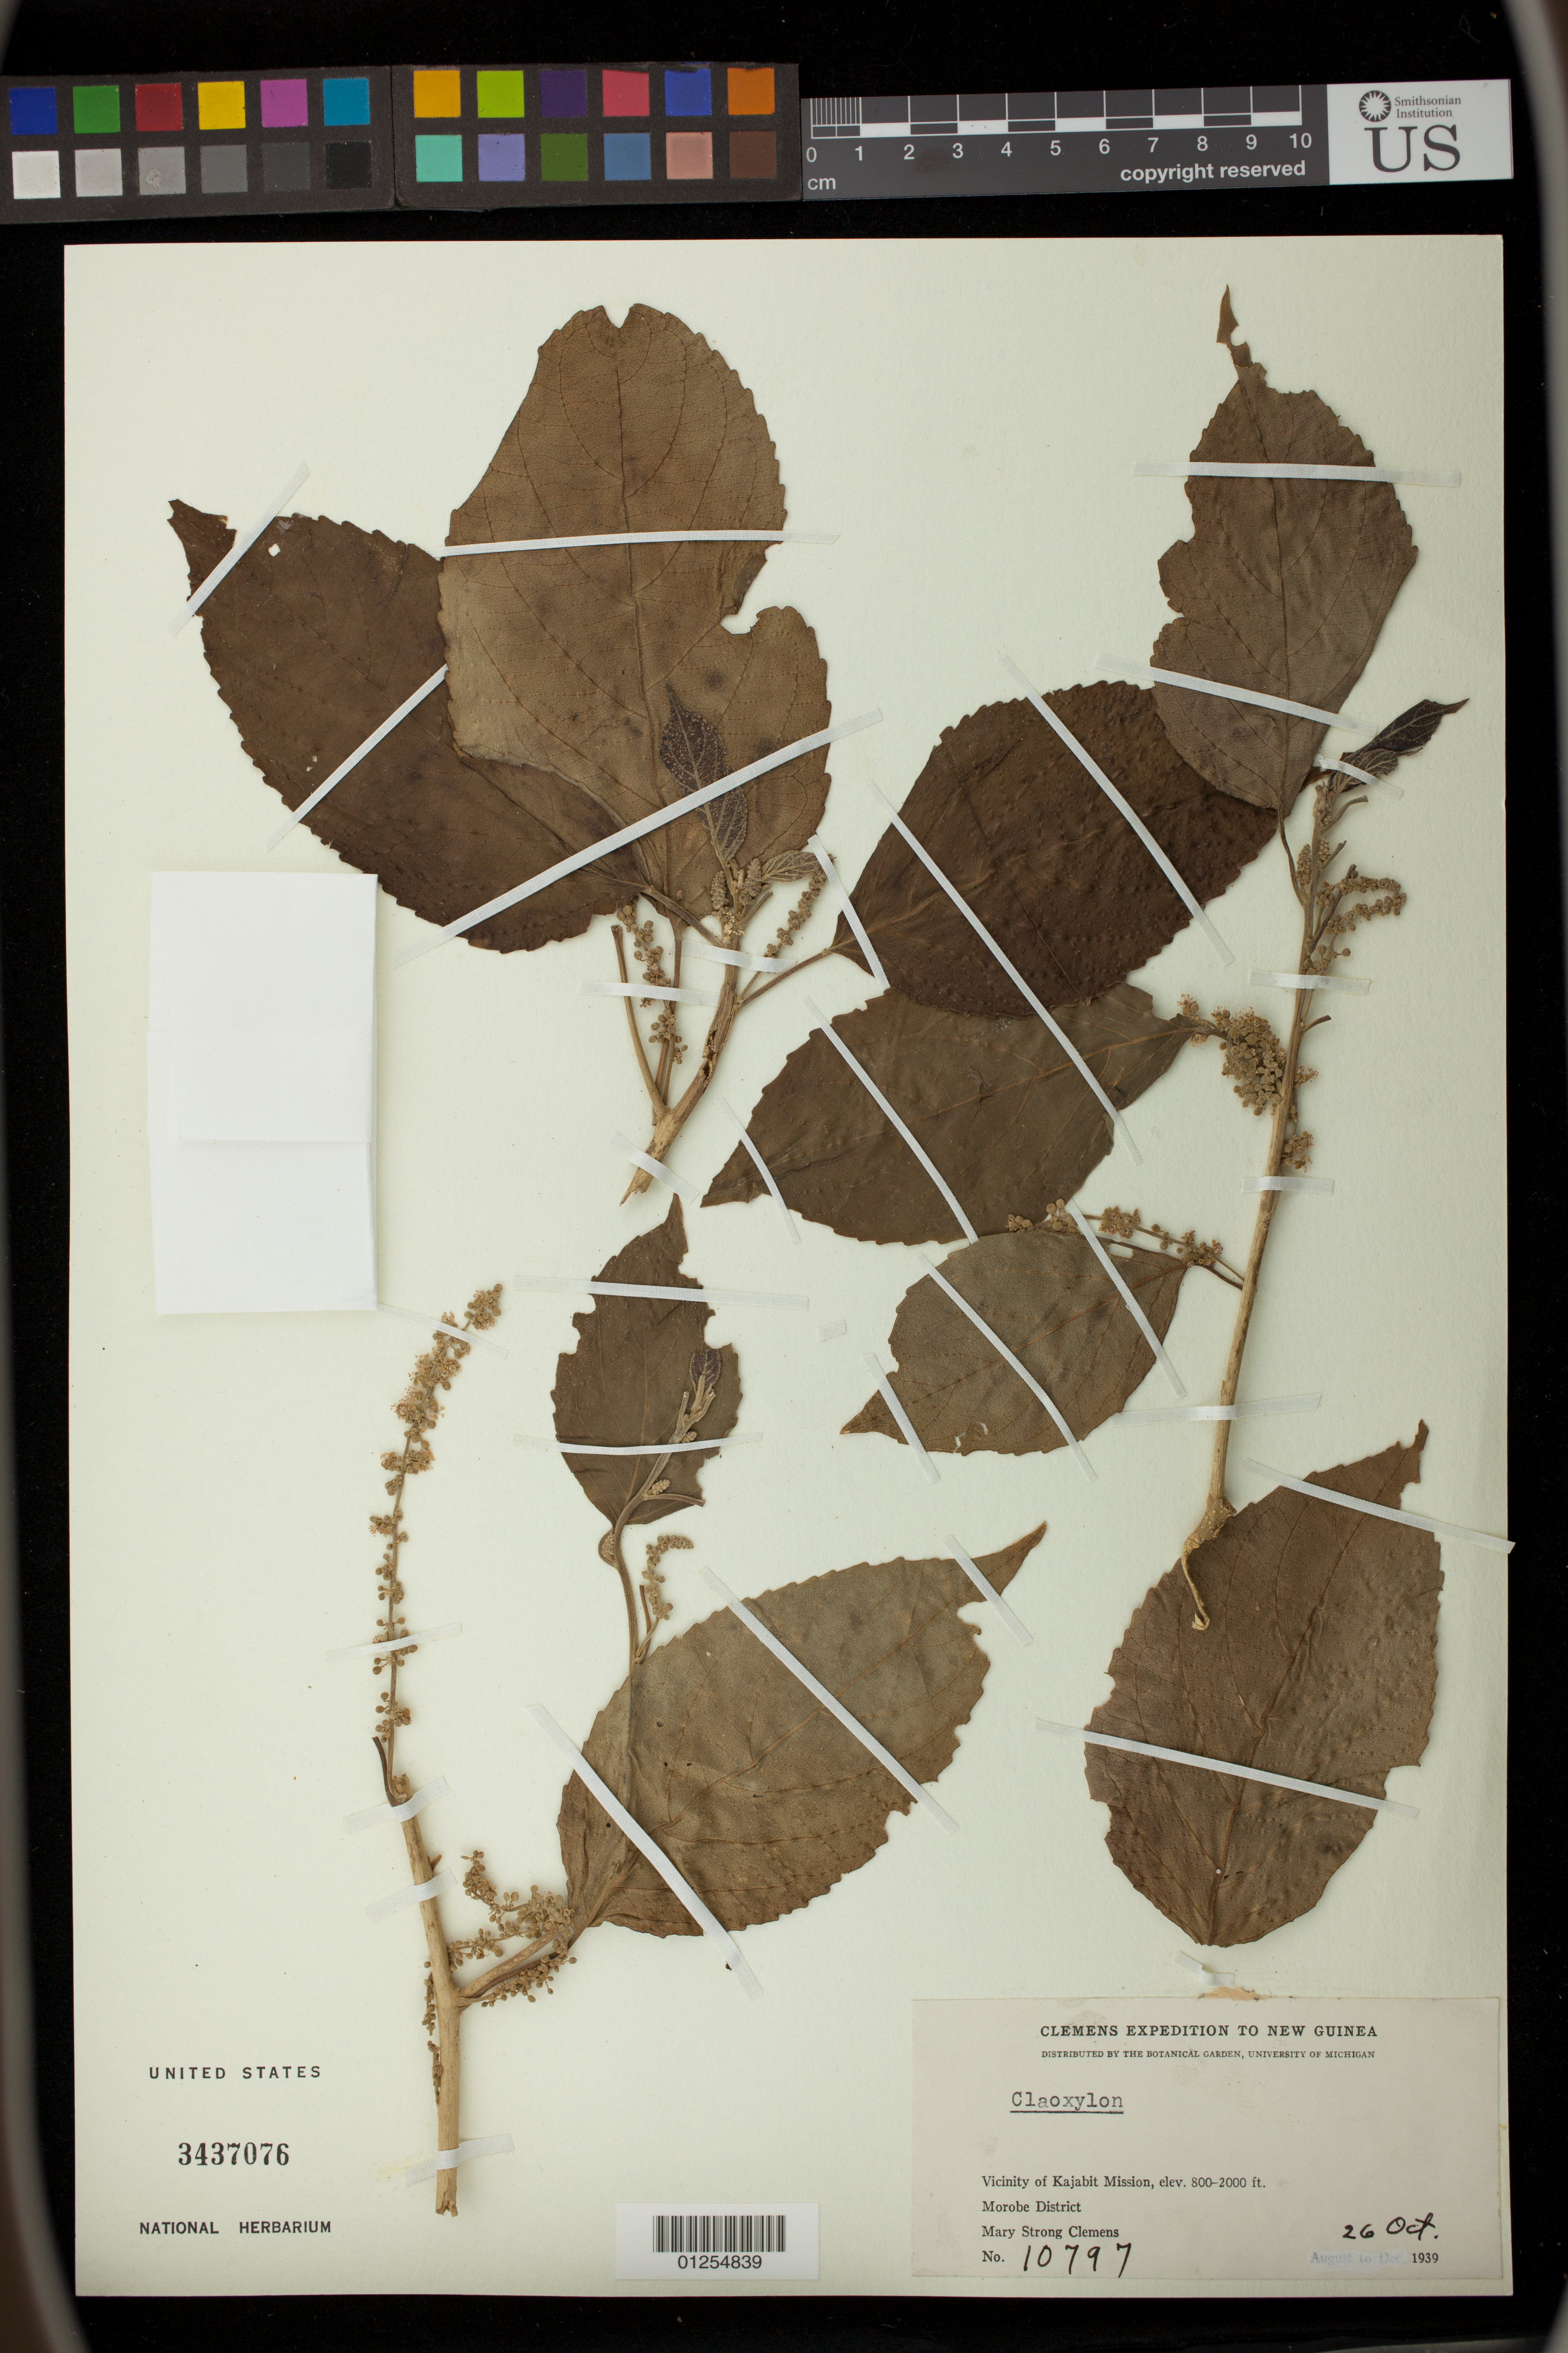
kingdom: Plantae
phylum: Tracheophyta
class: Magnoliopsida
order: Malpighiales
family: Euphorbiaceae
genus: Claoxylon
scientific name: Claoxylon sp.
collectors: M. S. Clemens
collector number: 10797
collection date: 1939-10-26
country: Papua New Guinea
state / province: Morobe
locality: Vicinity of Kajabit Mission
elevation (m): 244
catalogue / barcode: US 3437076